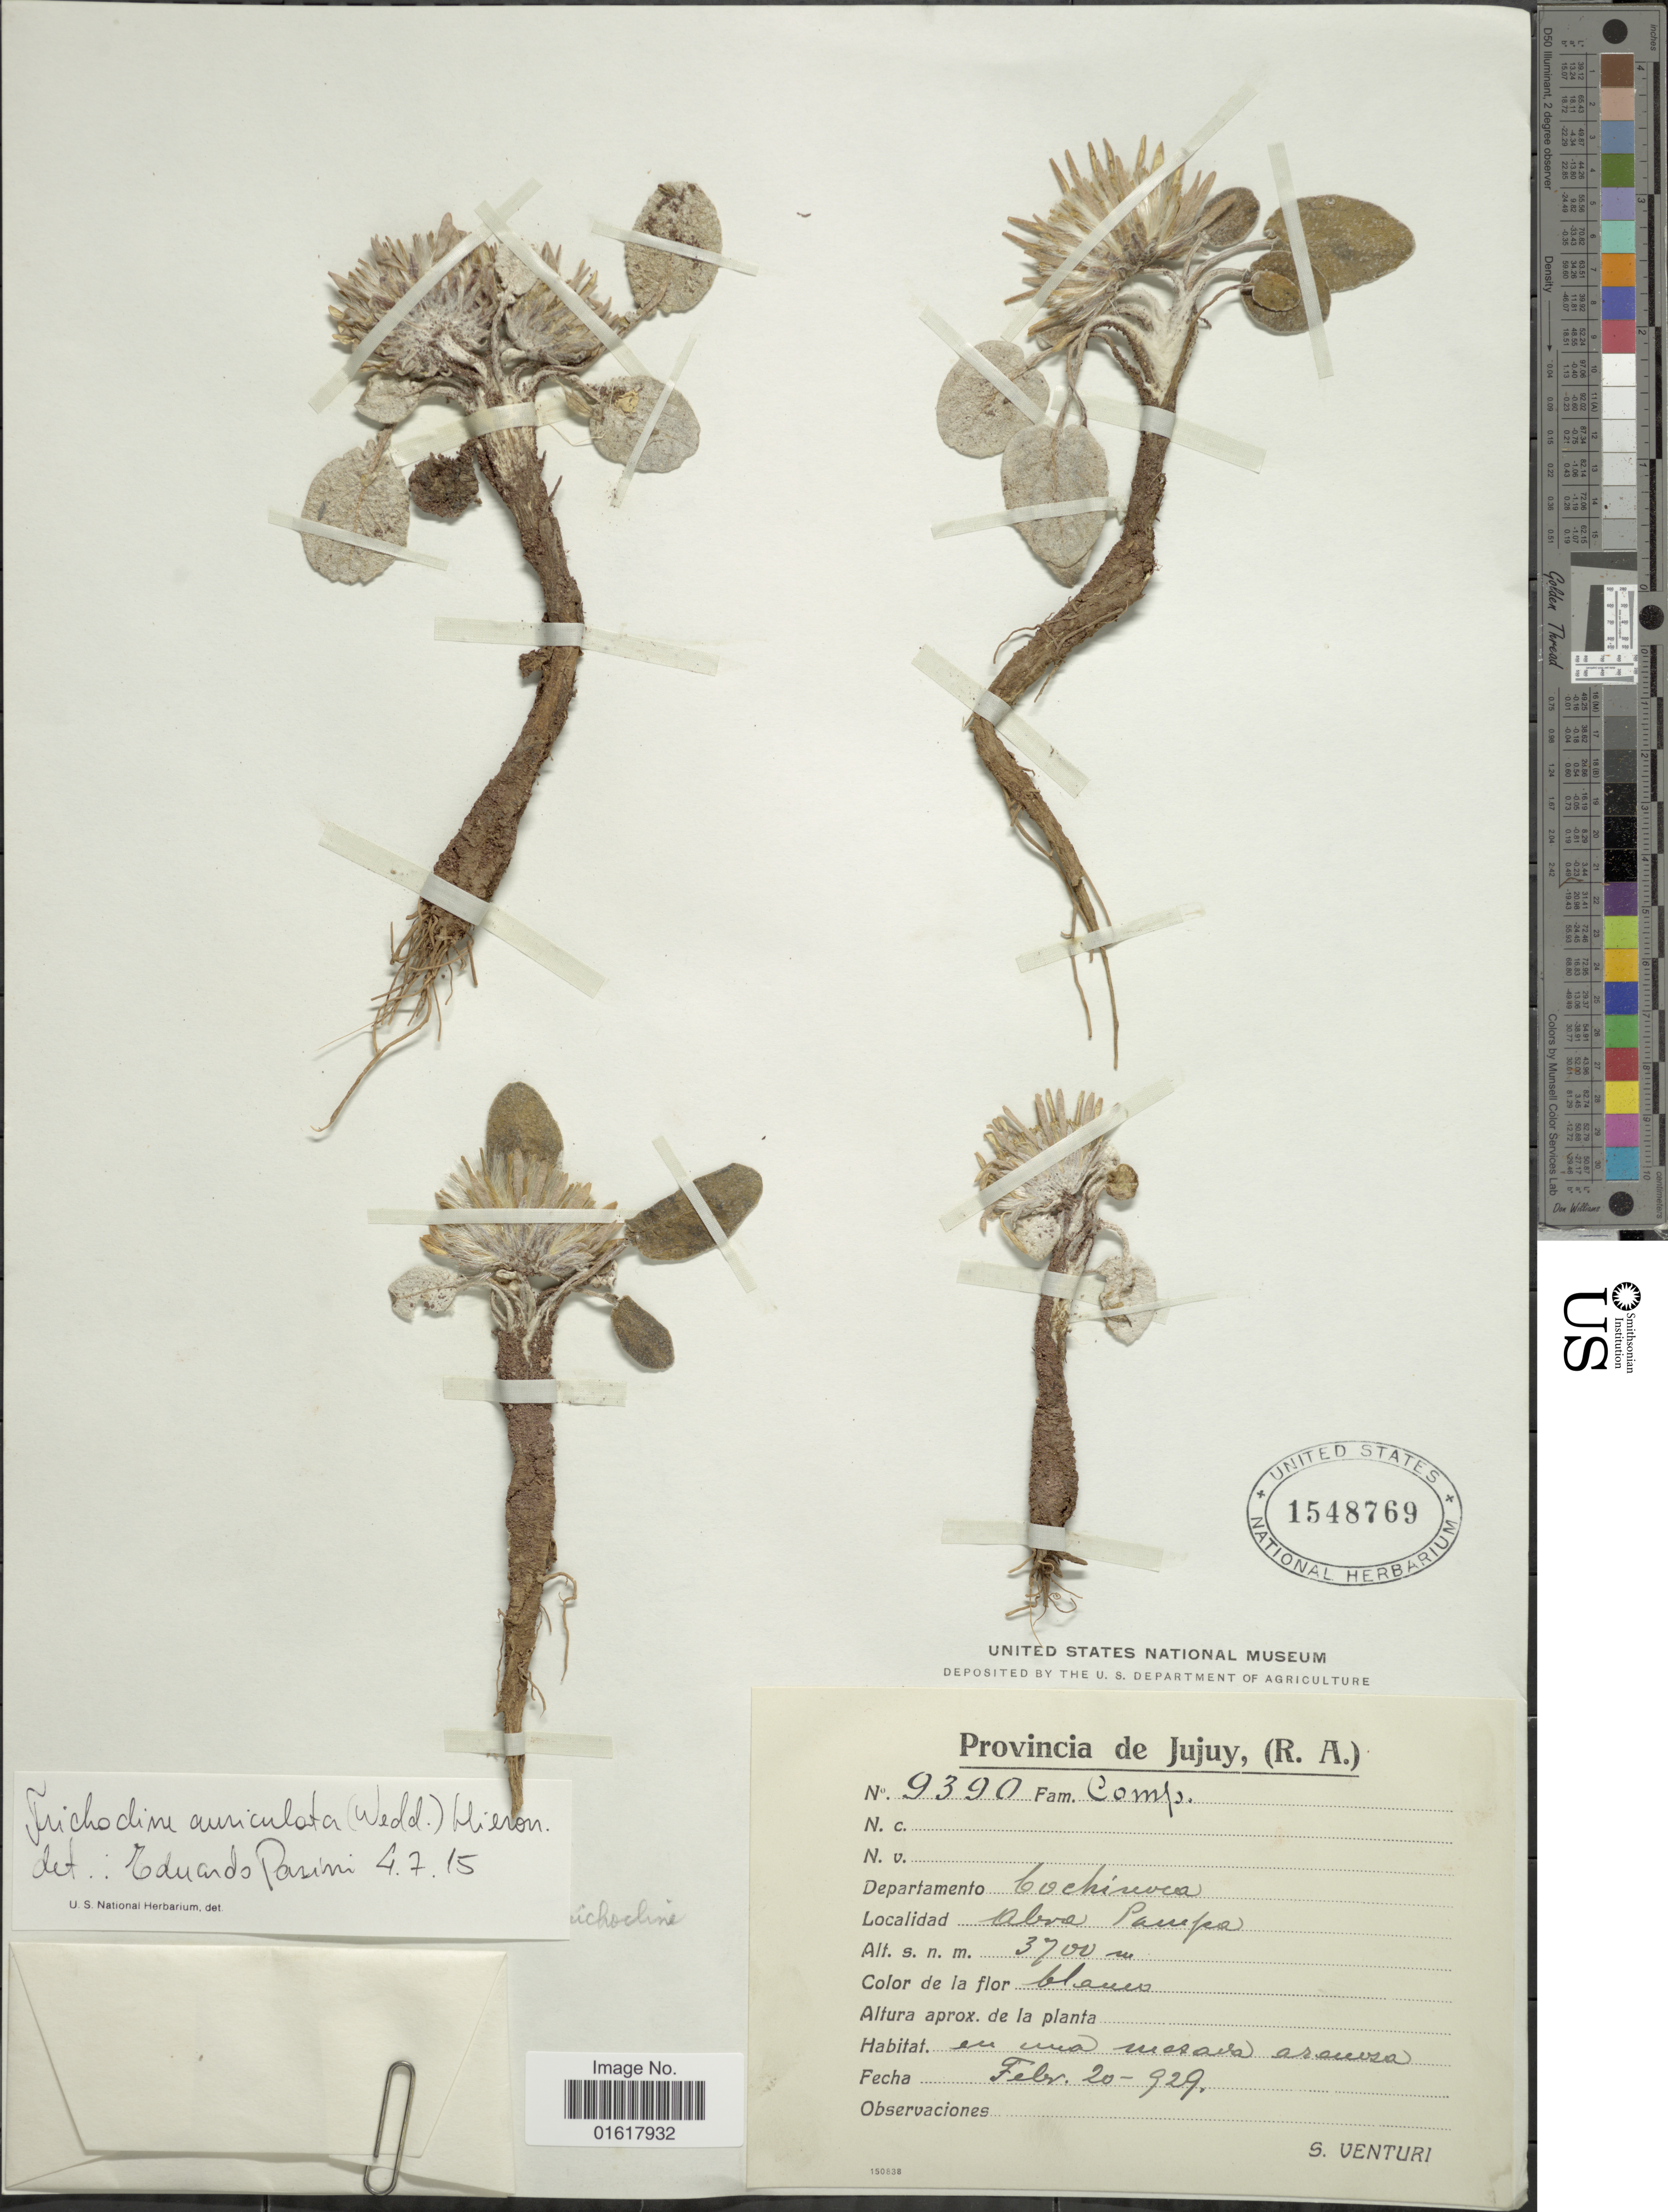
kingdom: Plantae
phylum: Tracheophyta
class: Magnoliopsida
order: Asterales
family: Asteraceae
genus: Trichocline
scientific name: Trichocline auriculata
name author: (Wedd.) Hieron.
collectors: S. Venturi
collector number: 9390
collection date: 1929-02-20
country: Argentina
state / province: Jujuy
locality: Departamento Cochinoca. Abra Paupa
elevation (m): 3700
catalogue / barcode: US 1548769